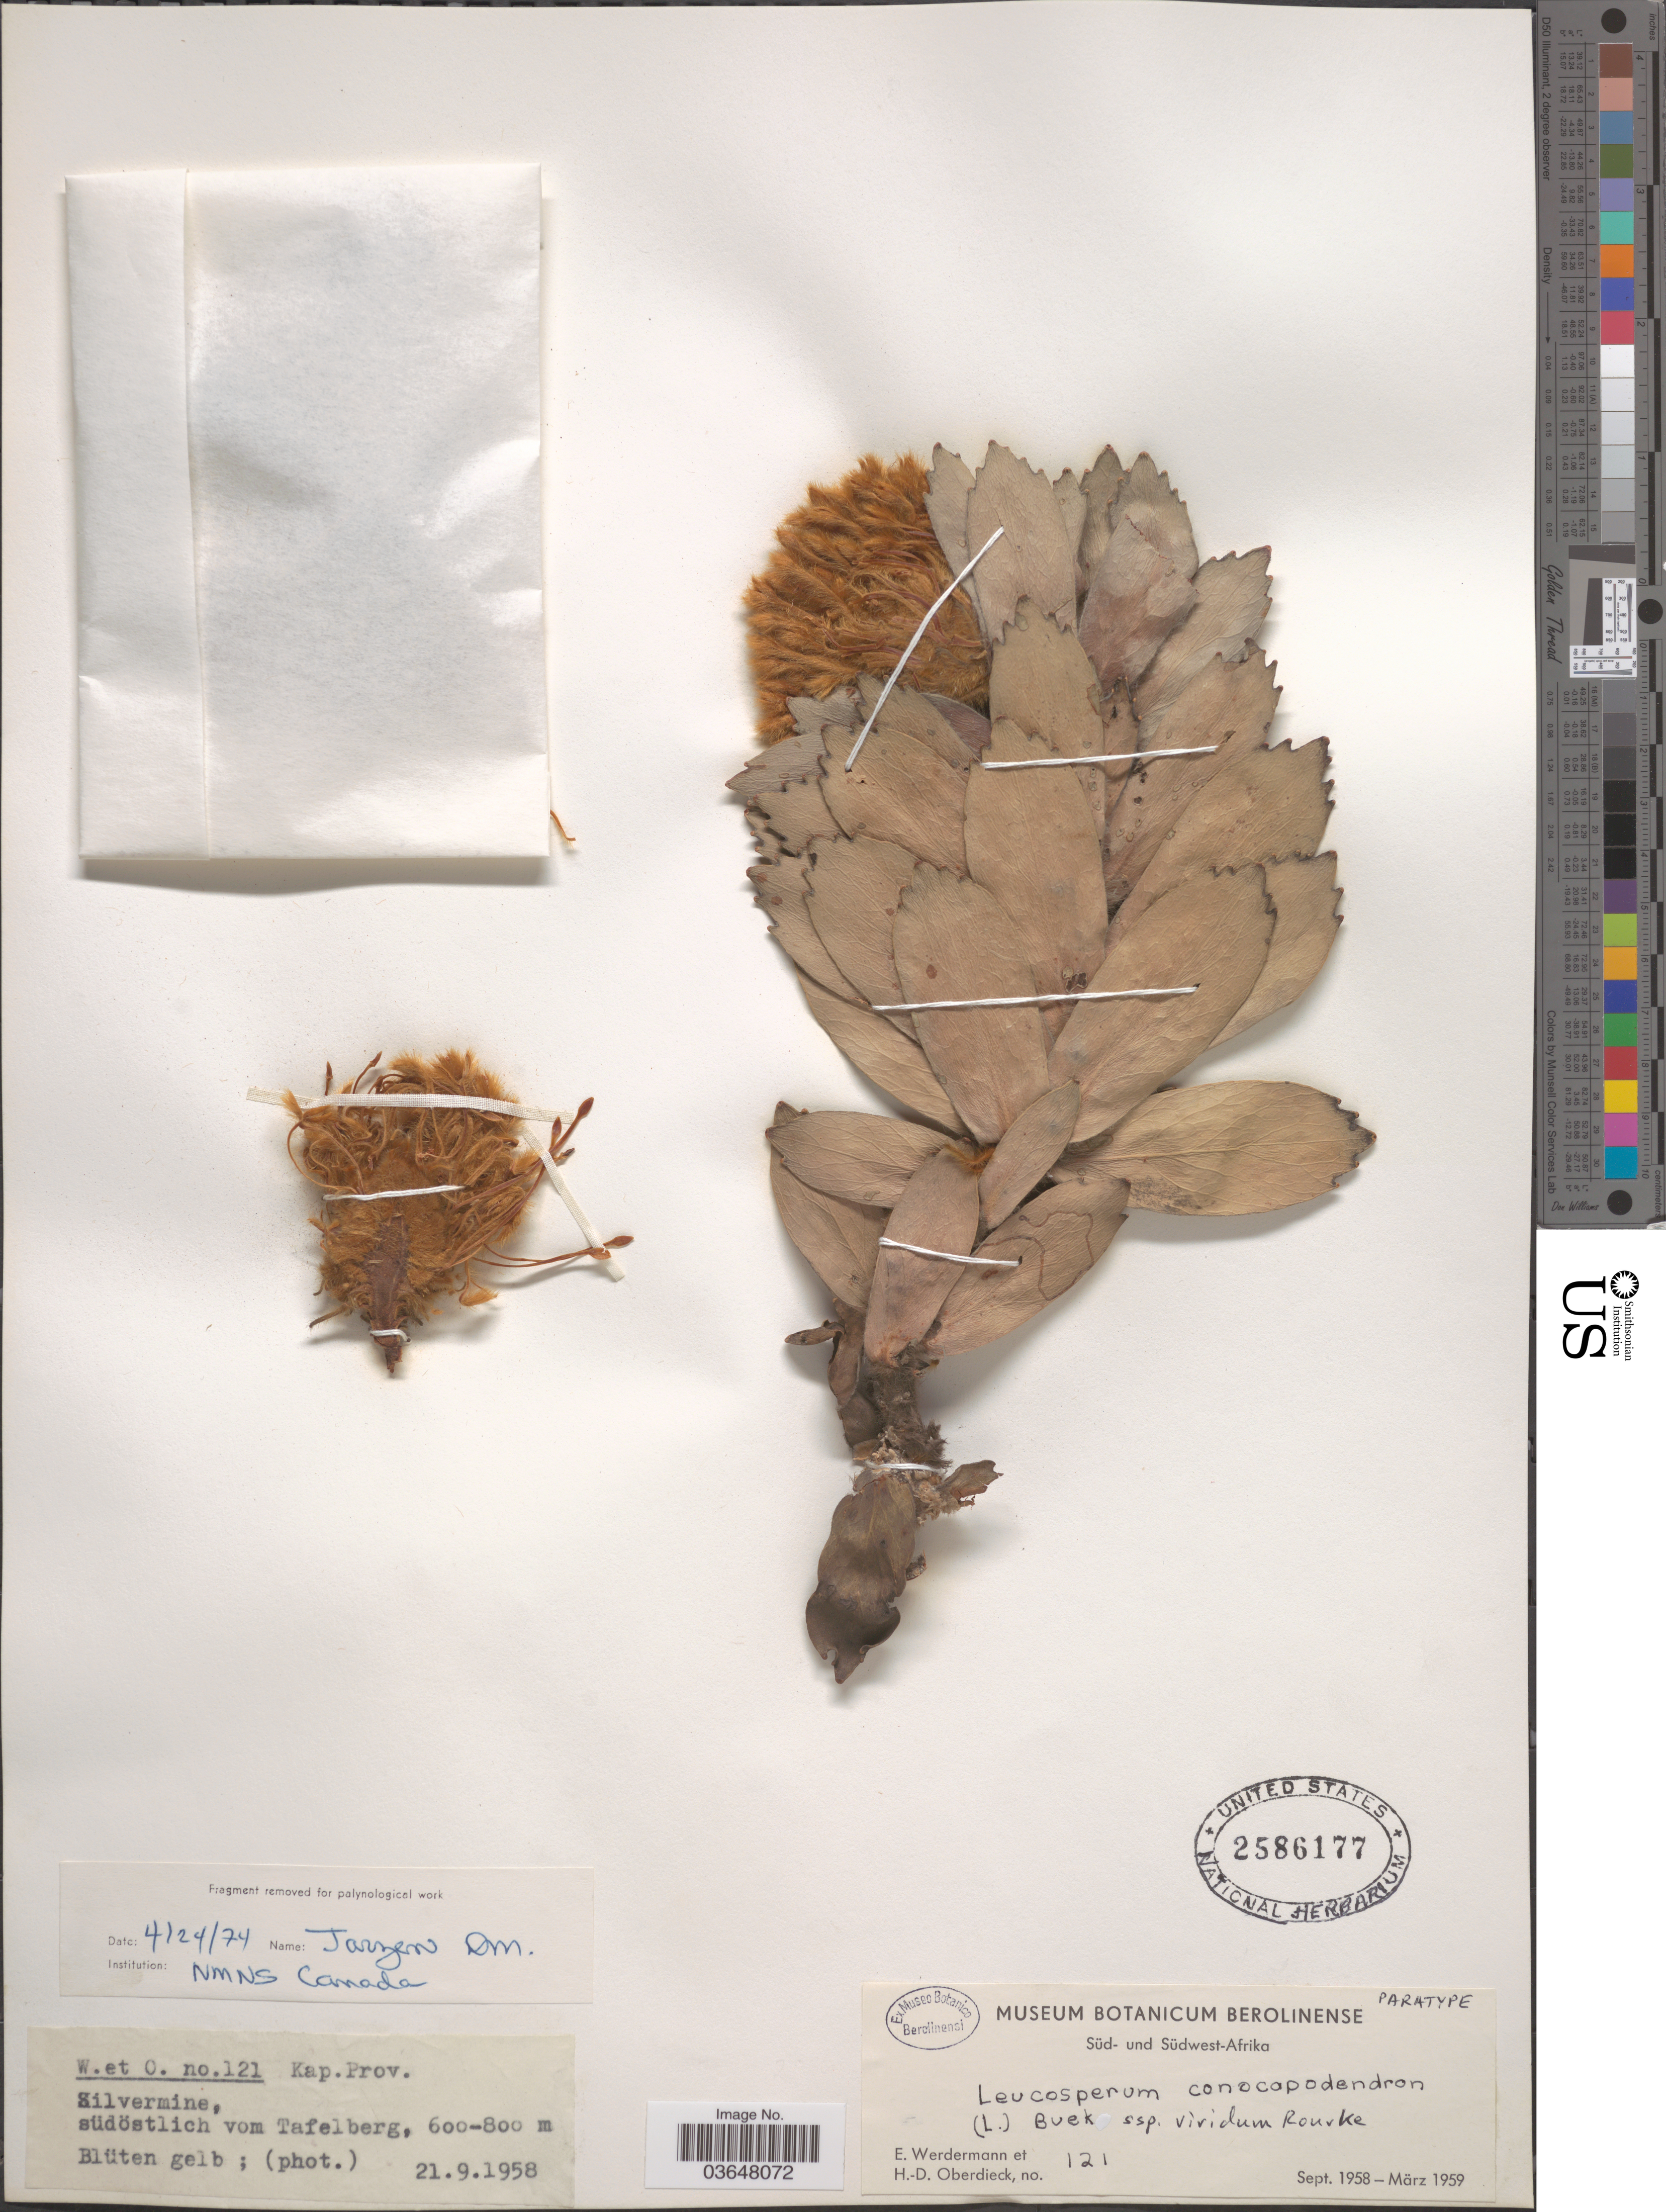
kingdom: Plantae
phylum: Tracheophyta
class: Magnoliopsida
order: Proteales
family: Proteaceae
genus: Leucospermum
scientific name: Leucospermum conocarpodendron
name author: H. Buek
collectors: E. Werdermann & H. Oberdieck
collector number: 121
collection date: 1958-09-21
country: South Africa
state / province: Western Cape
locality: Kap Prov. Silvermine, südöstlich vom Tafelberg.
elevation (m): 600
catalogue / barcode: US 2586177